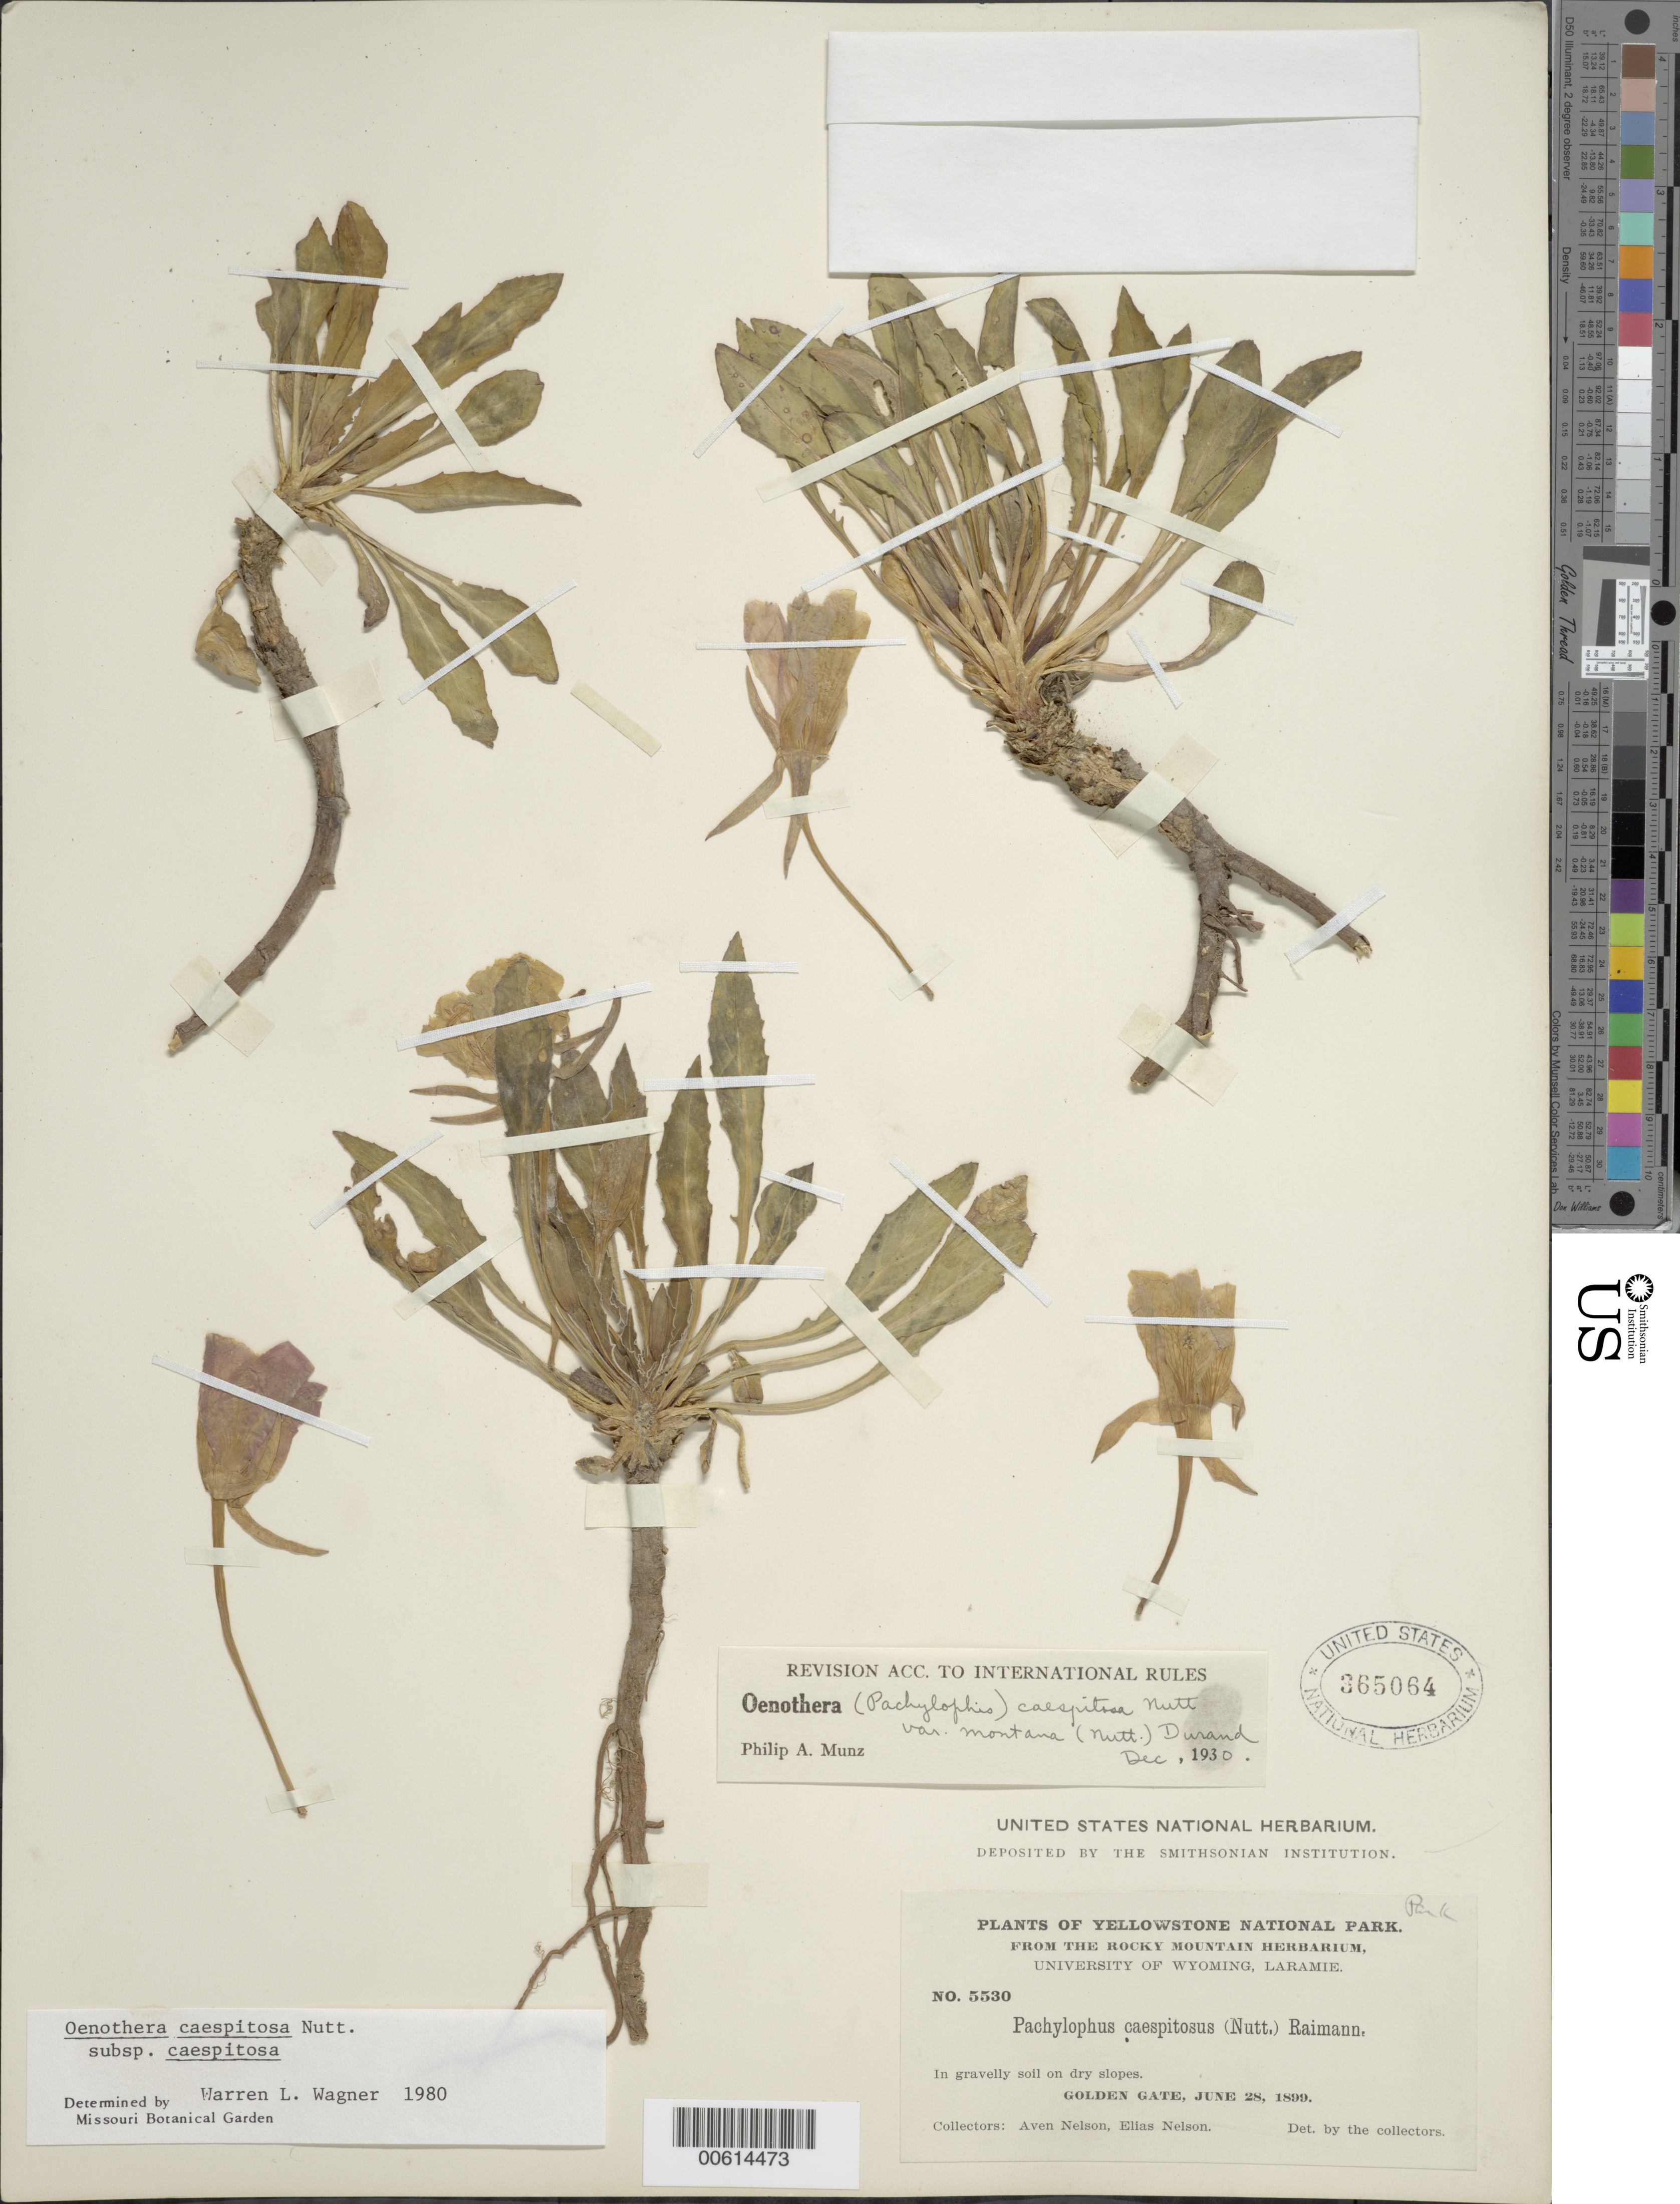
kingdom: Plantae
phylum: Tracheophyta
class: Magnoliopsida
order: Myrtales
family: Onagraceae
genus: Oenothera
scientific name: Oenothera cespitosa subsp. cespitosa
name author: Nutt.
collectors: A. Nelson & E. Nelson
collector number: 5530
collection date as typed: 28 Jun 1899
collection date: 1899-06-28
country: United States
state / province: Wyoming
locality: Golden Gate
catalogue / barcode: US 365064